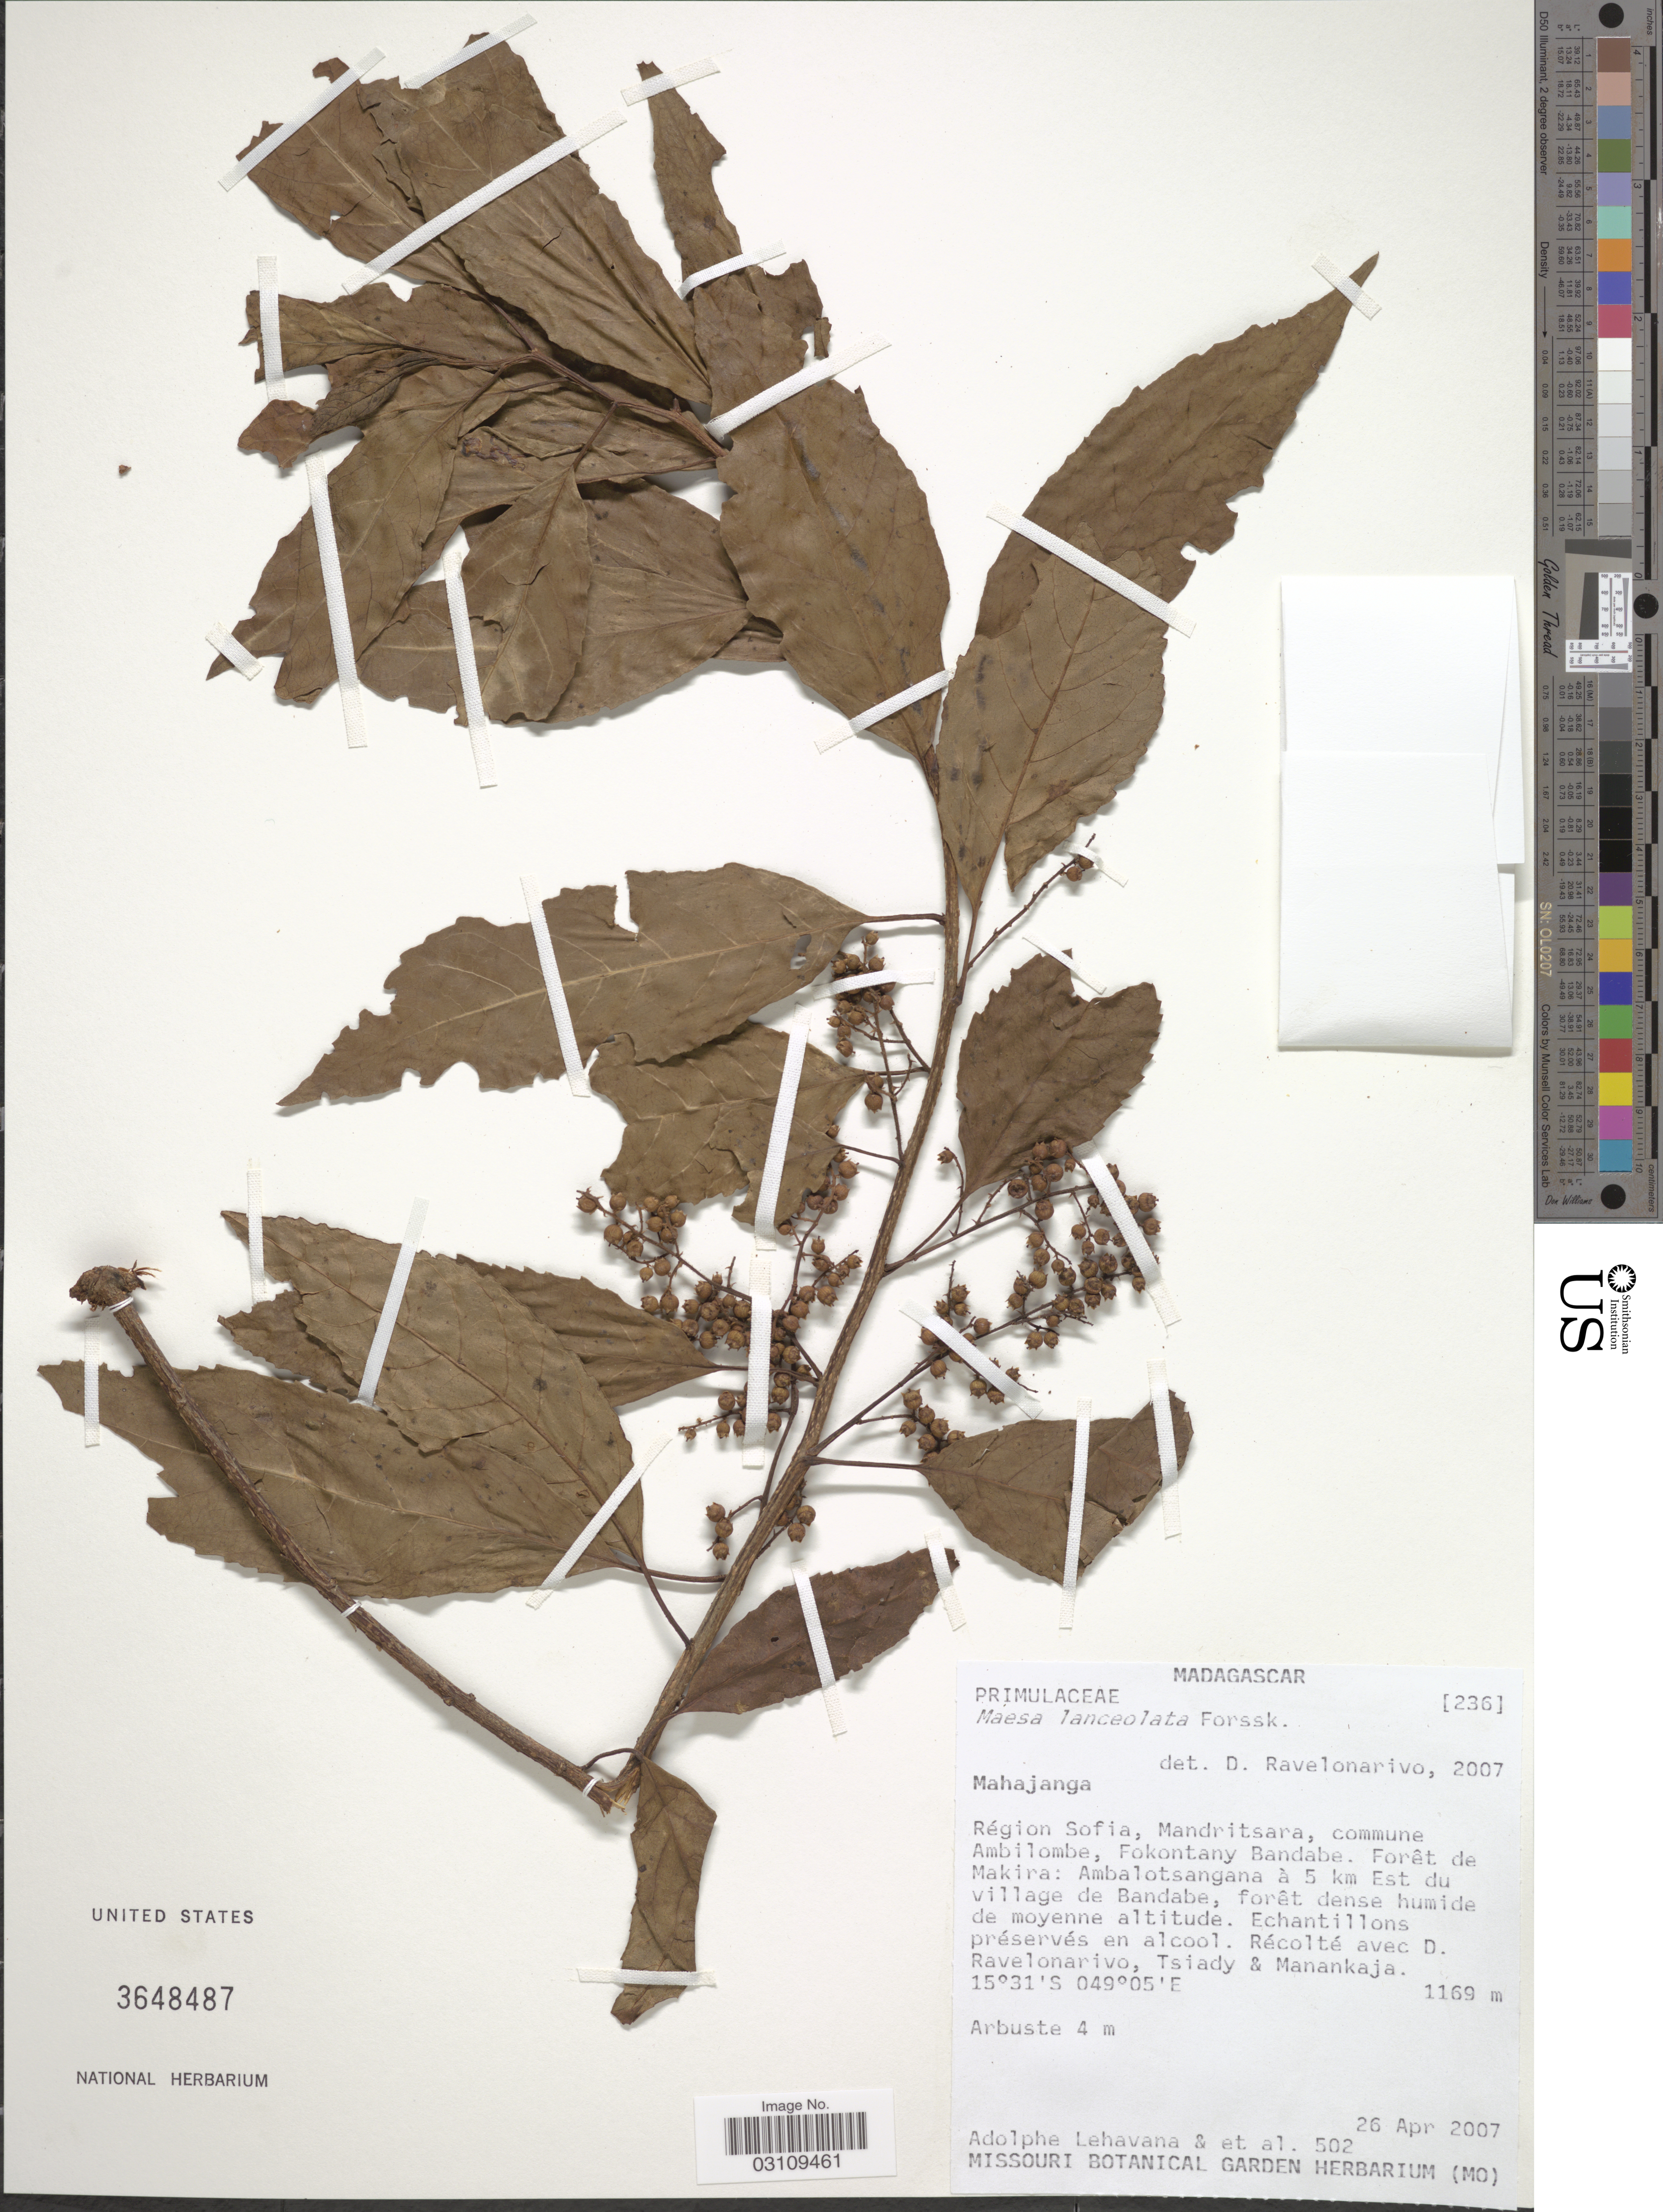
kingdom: Plantae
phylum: Tracheophyta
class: Magnoliopsida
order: Ericales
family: Primulaceae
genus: Maesa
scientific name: Maesa lanceolata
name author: Forssk.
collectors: A. Lehavana, D. Ravelonarivo, -. Tsiady & Manankaja, --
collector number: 502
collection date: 2007-04-26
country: Madagascar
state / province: Sofia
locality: Région Sofia, Mandritsara, commune Ambilombe, Fokontany Bandabe. Forêt de Makira: Ambalotsangana à 5 km Est du village de Bandabe.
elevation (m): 1169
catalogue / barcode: US 3648487